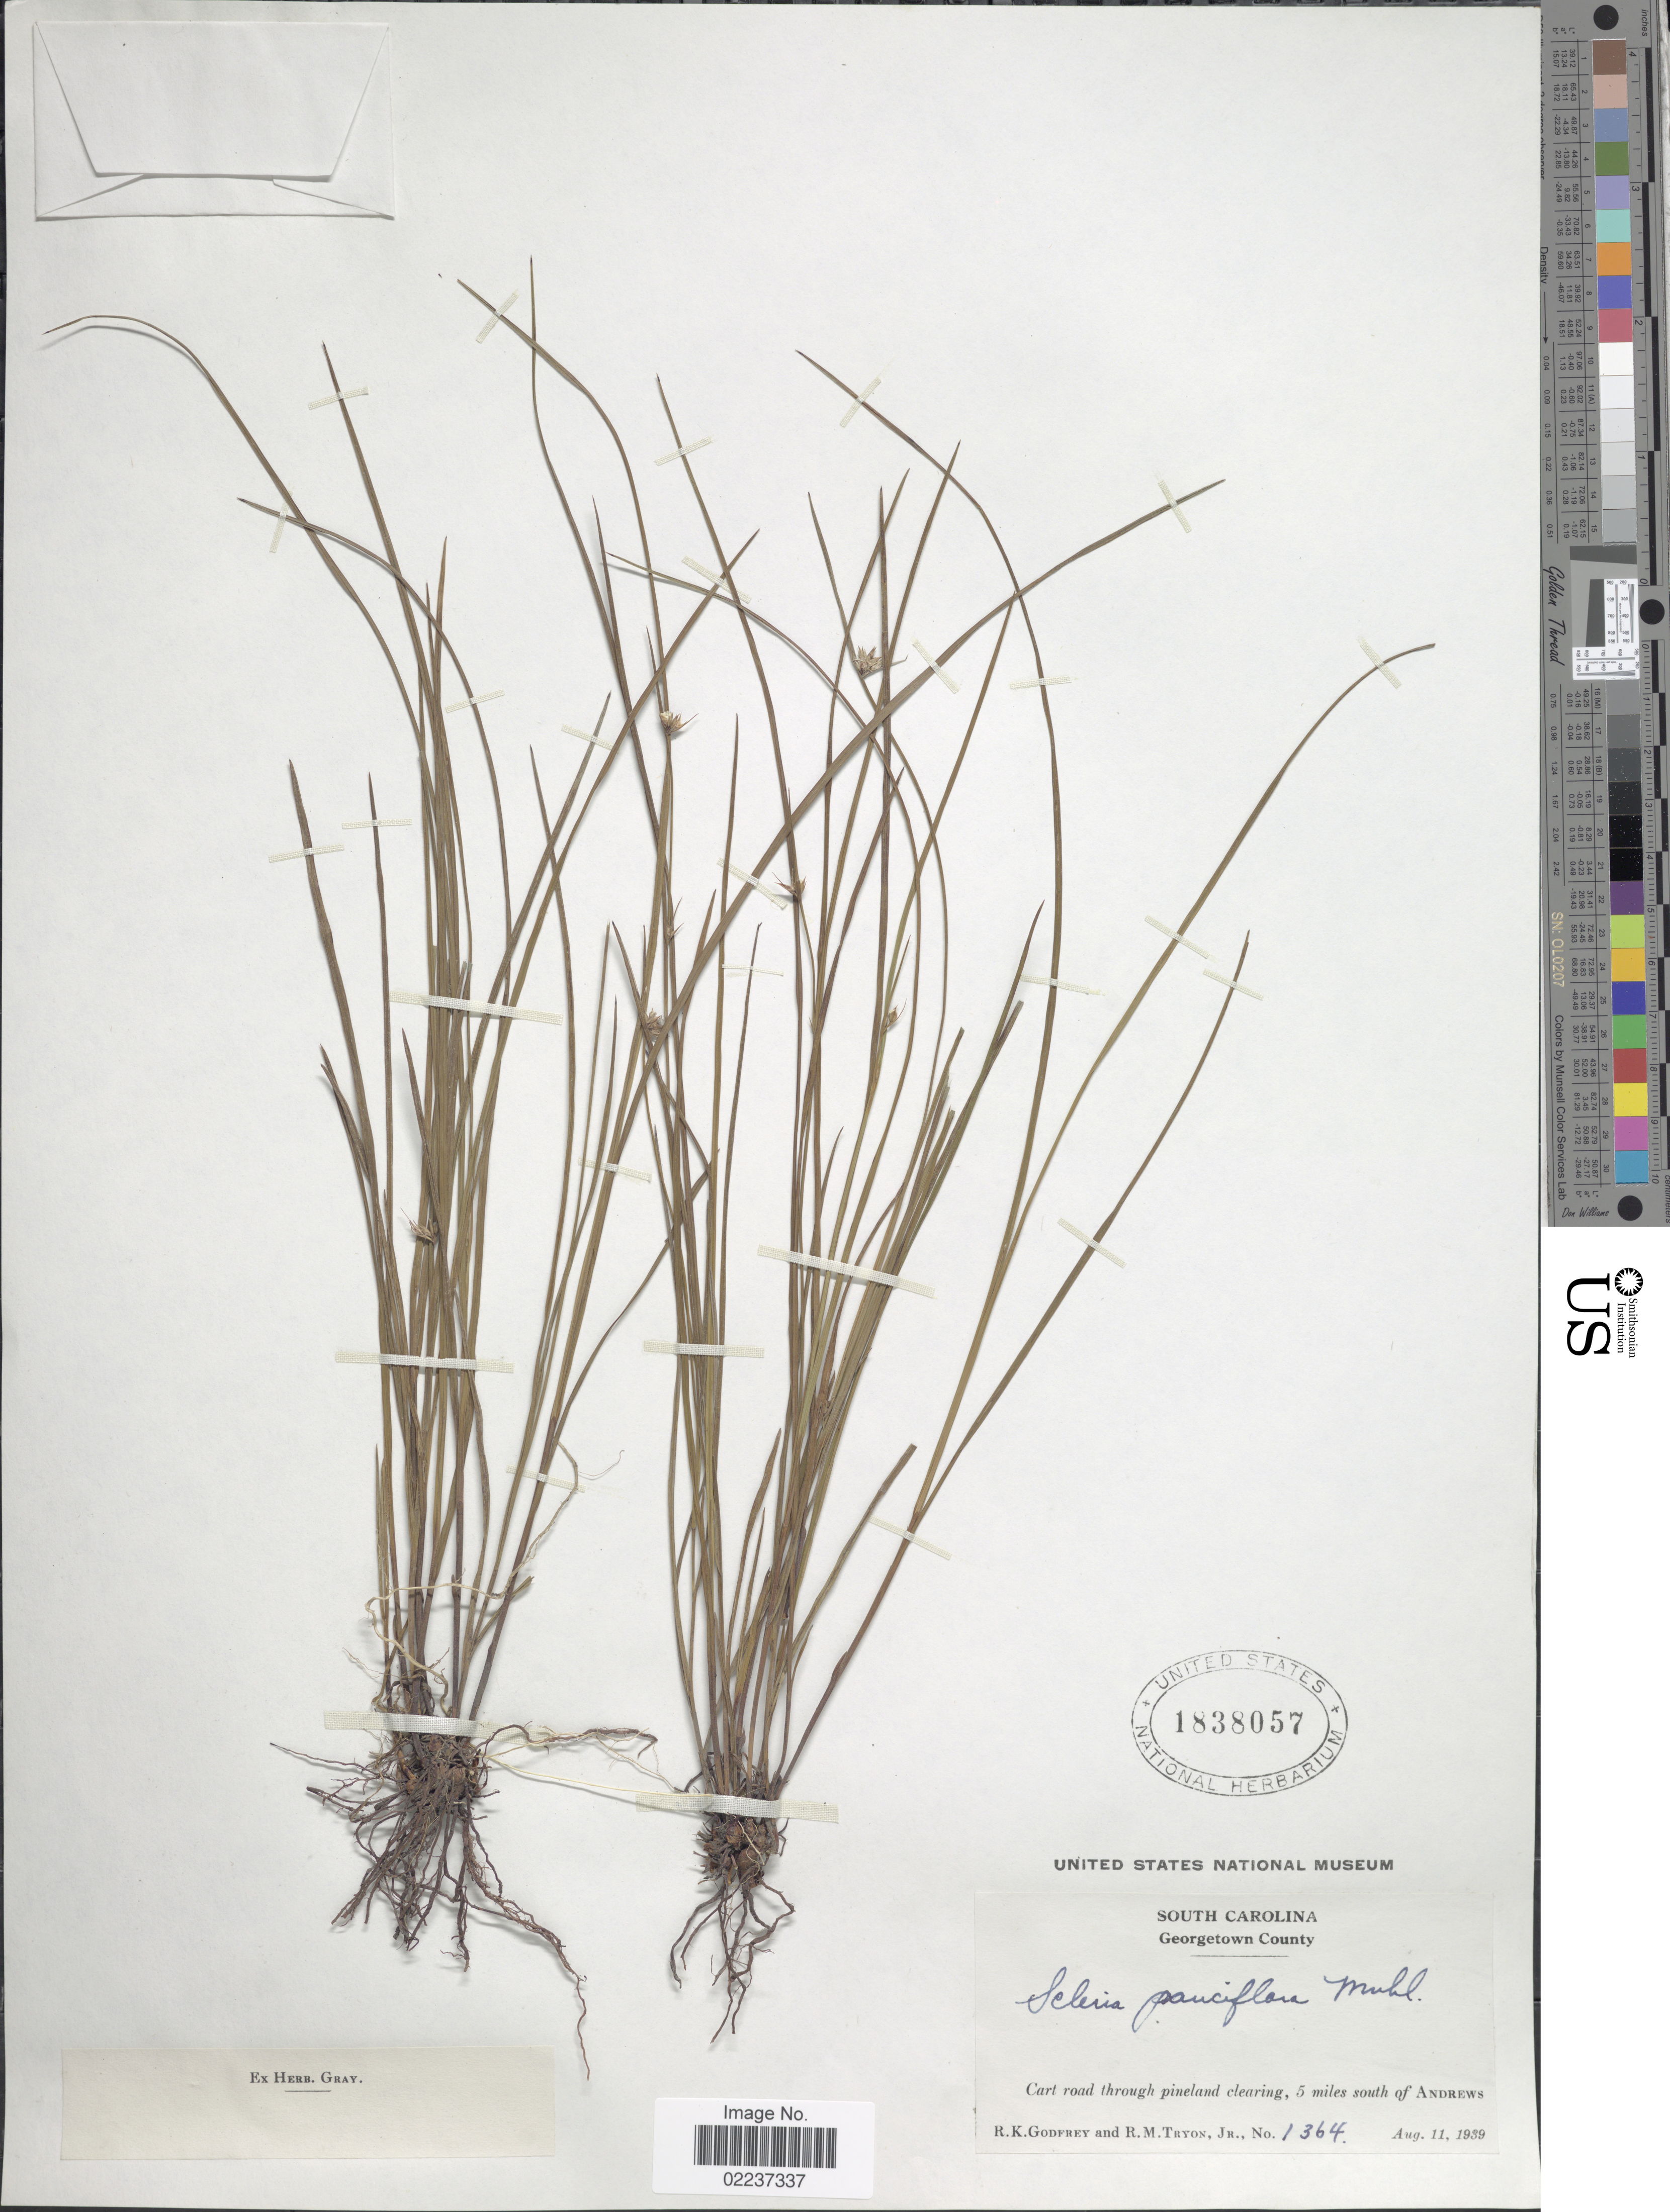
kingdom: Plantae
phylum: Tracheophyta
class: Liliopsida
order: Poales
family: Cyperaceae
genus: Scleria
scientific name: Scleria pauciflora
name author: Muhl. ex Willd.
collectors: R. K. Godfrey & R. M. Tryon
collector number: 1364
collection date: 1939-08-11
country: United States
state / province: South Carolina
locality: Georgetown County, 5 miles south of Andrews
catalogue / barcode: US 1838057